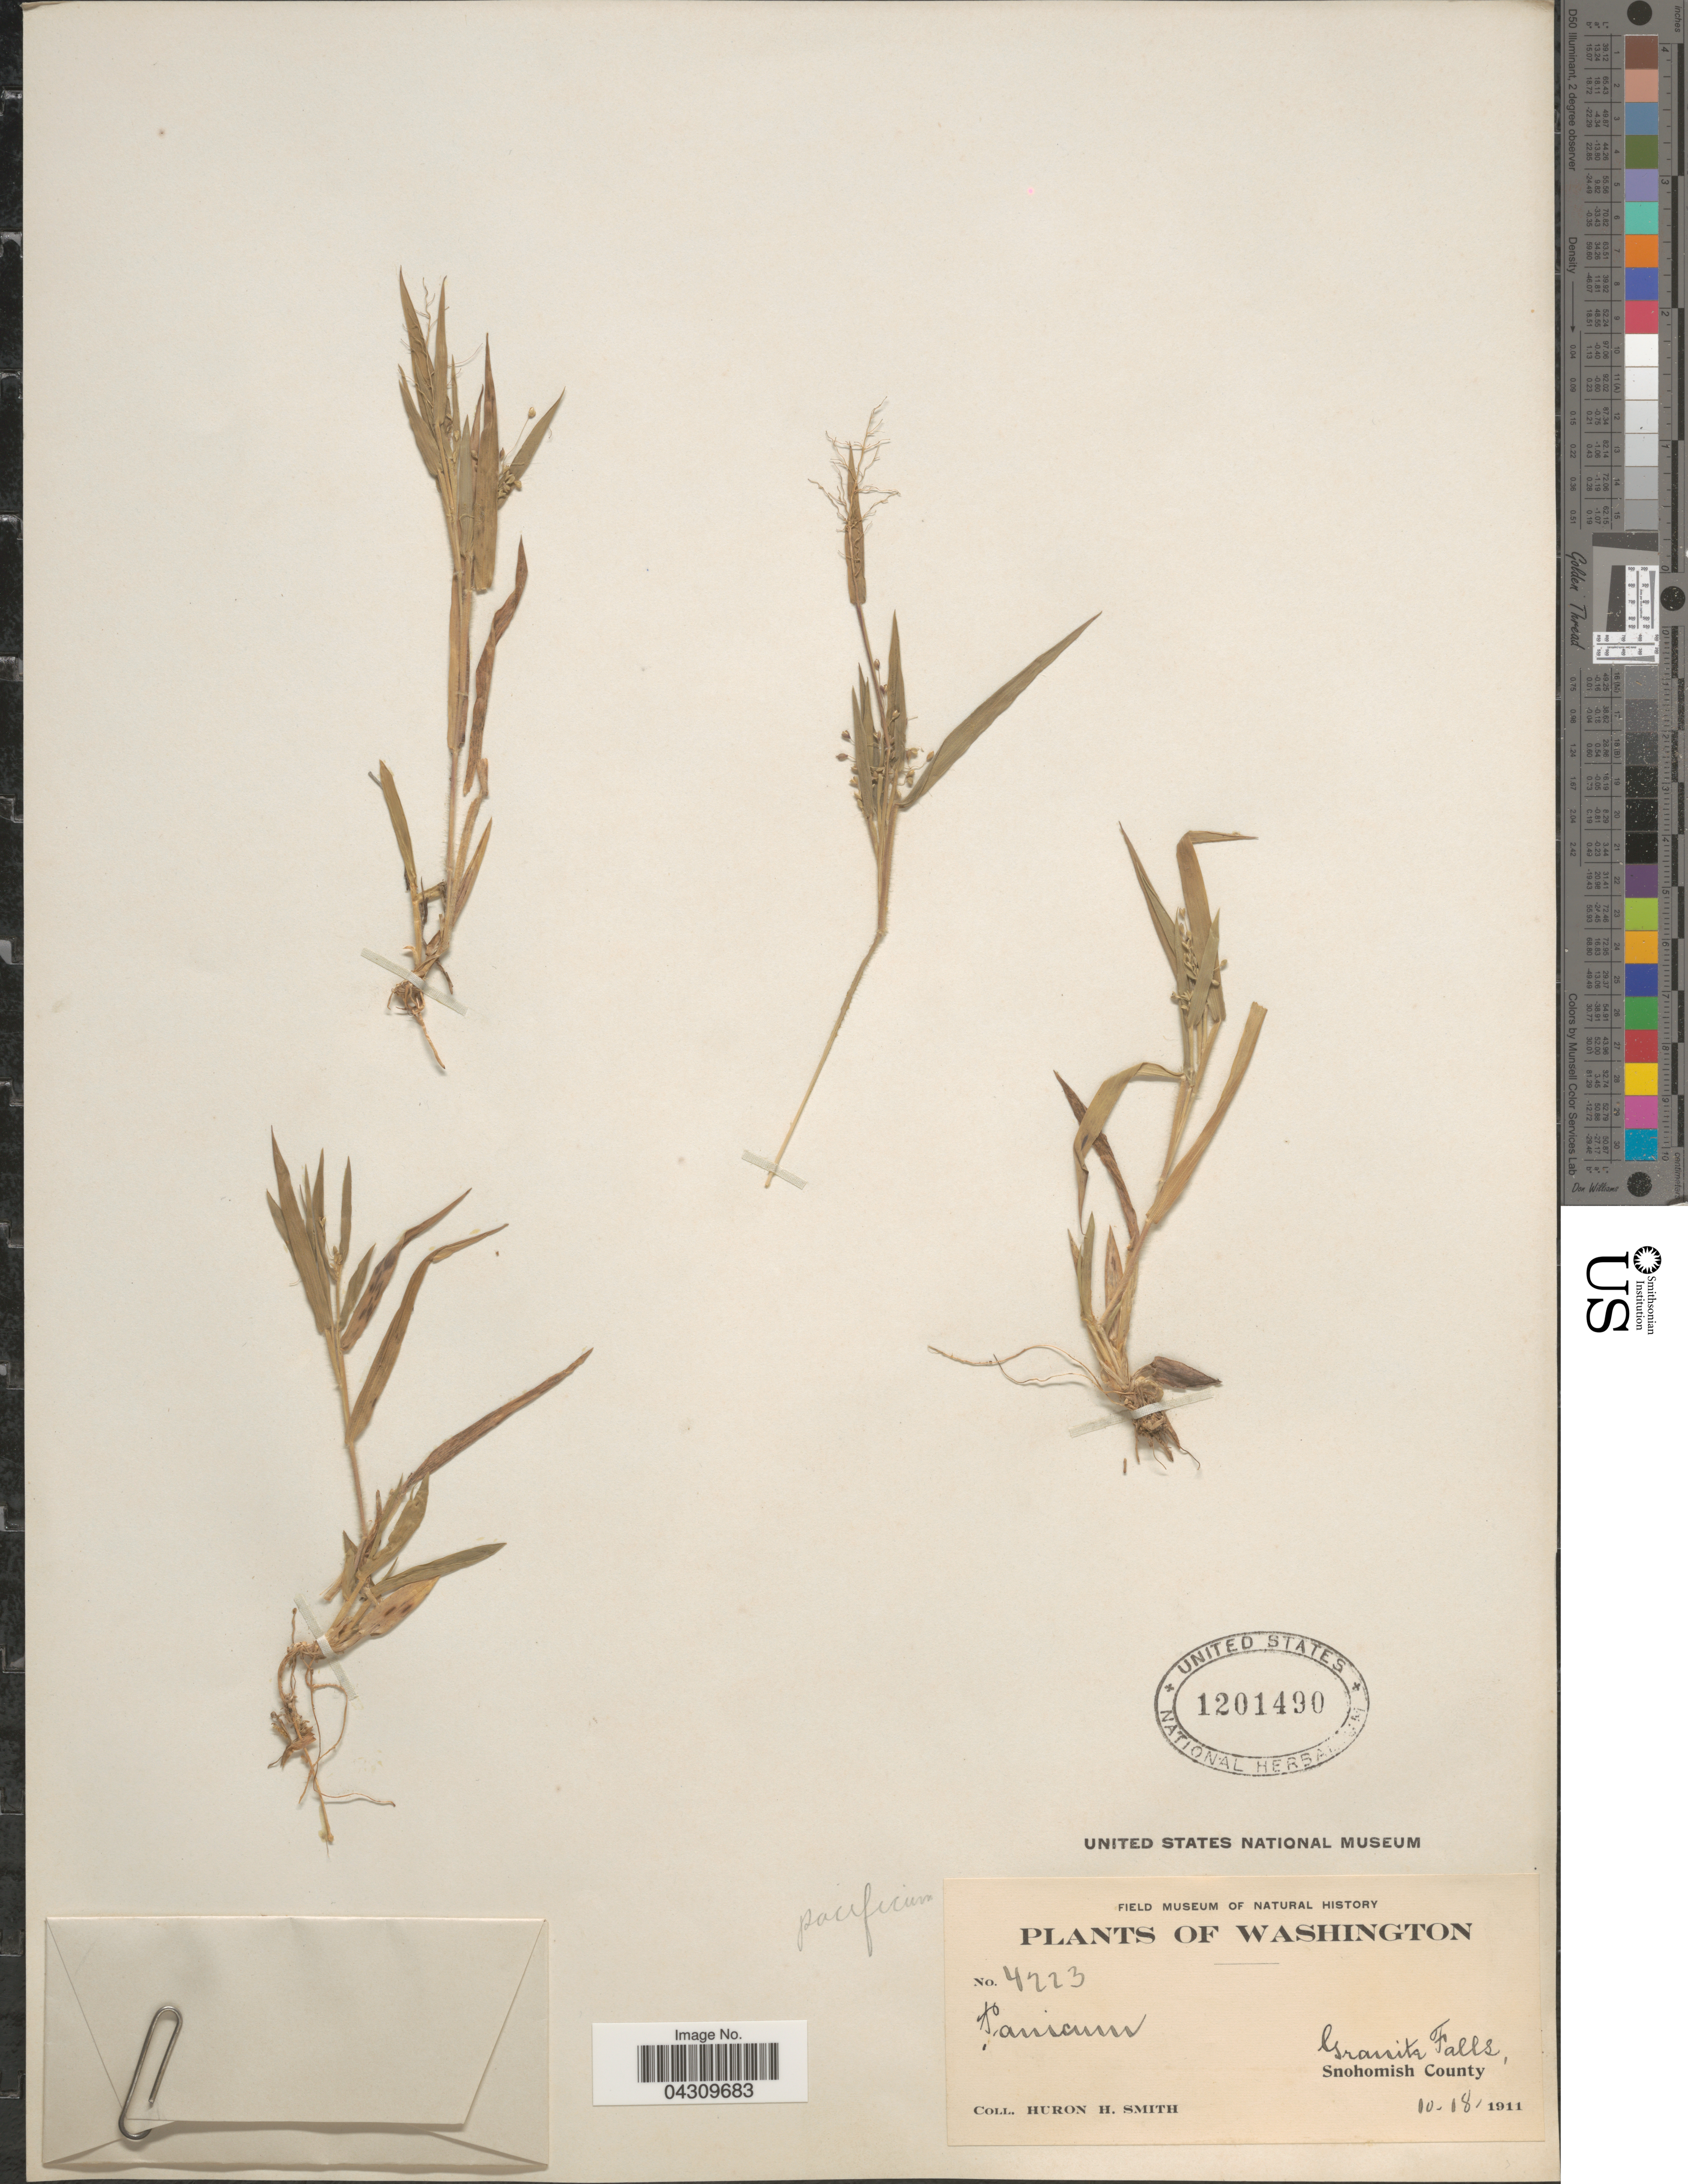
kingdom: Plantae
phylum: Tracheophyta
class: Liliopsida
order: Poales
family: Poaceae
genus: Dichanthelium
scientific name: Dichanthelium acuminatum var. acuminatum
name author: (Sw.) Gould & C.A. Clark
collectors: Huron H. Smith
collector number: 4223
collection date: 1911-10-18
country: United States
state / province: Washington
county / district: Snohomish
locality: Granite Falls, Snohomish County.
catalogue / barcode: US 1201490